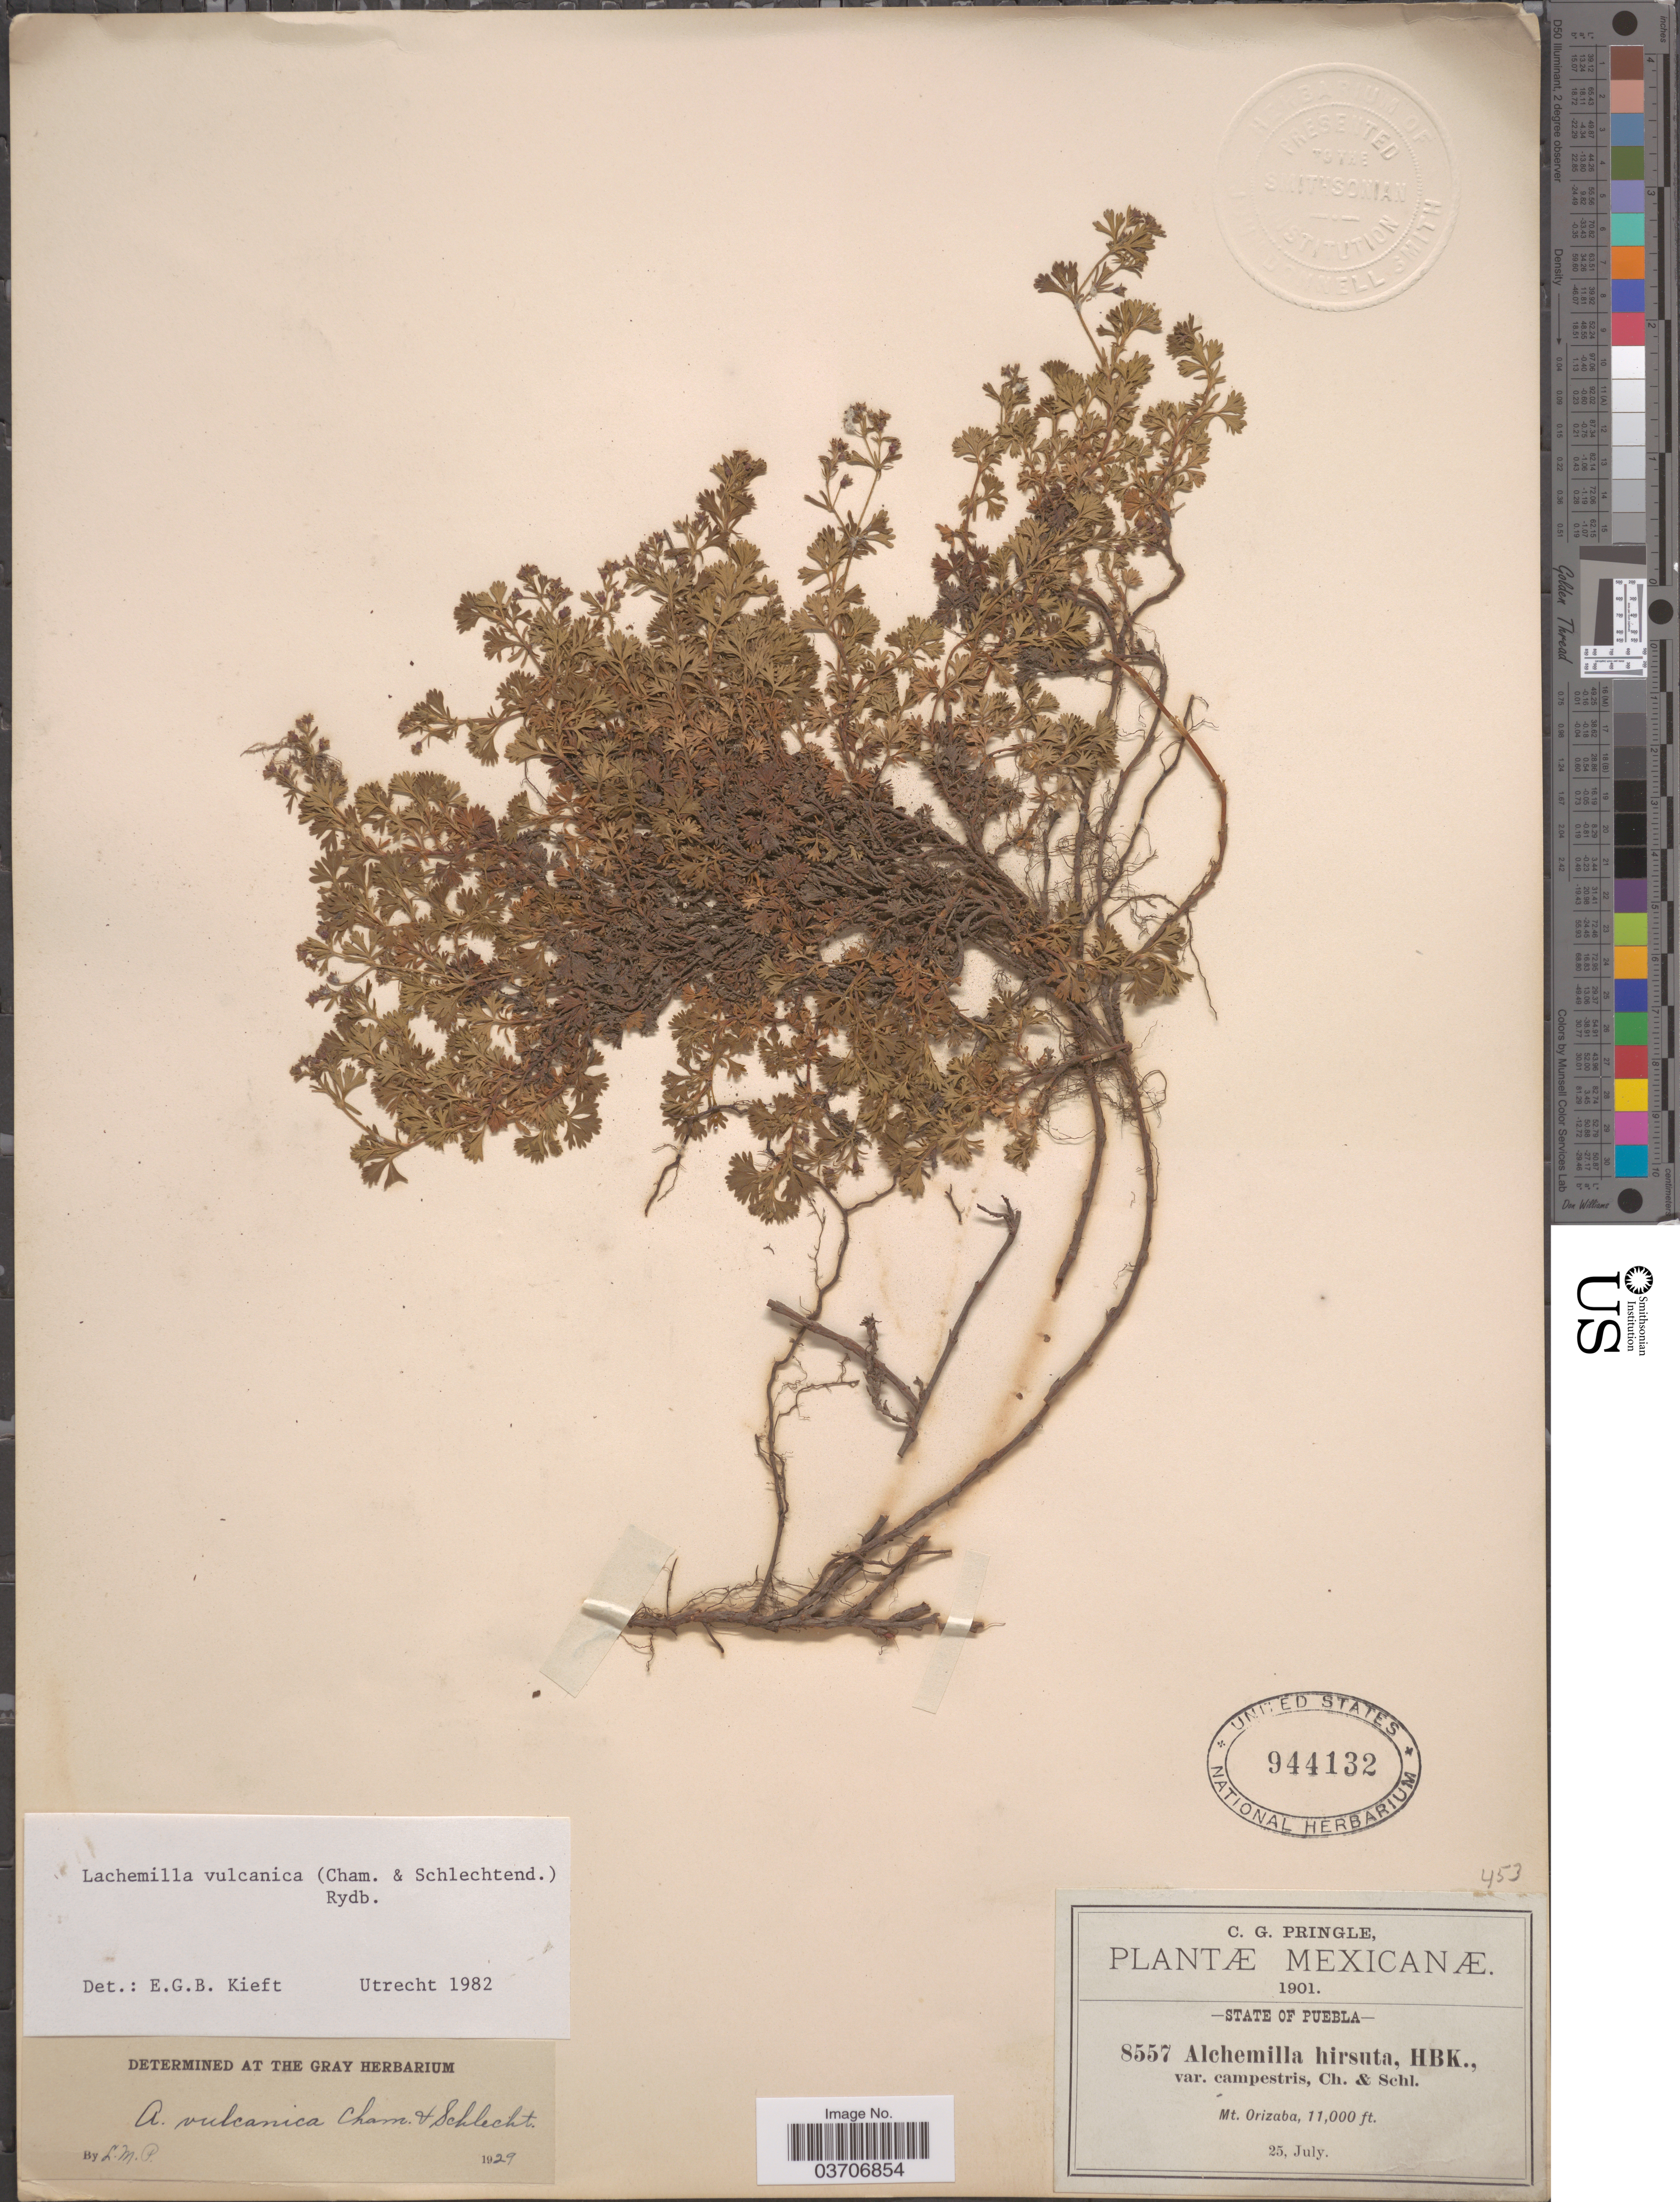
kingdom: Plantae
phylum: Tracheophyta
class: Magnoliopsida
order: Rosales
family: Rosaceae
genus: Lachemilla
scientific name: Lachemilla vulcanica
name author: (Cham. & Schltdl.) Rydb.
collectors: C. G. Pringle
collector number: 8557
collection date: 1901-07-25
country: Mexico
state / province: Puebla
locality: Mt. Orizaba.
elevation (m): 3353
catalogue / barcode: US 944132